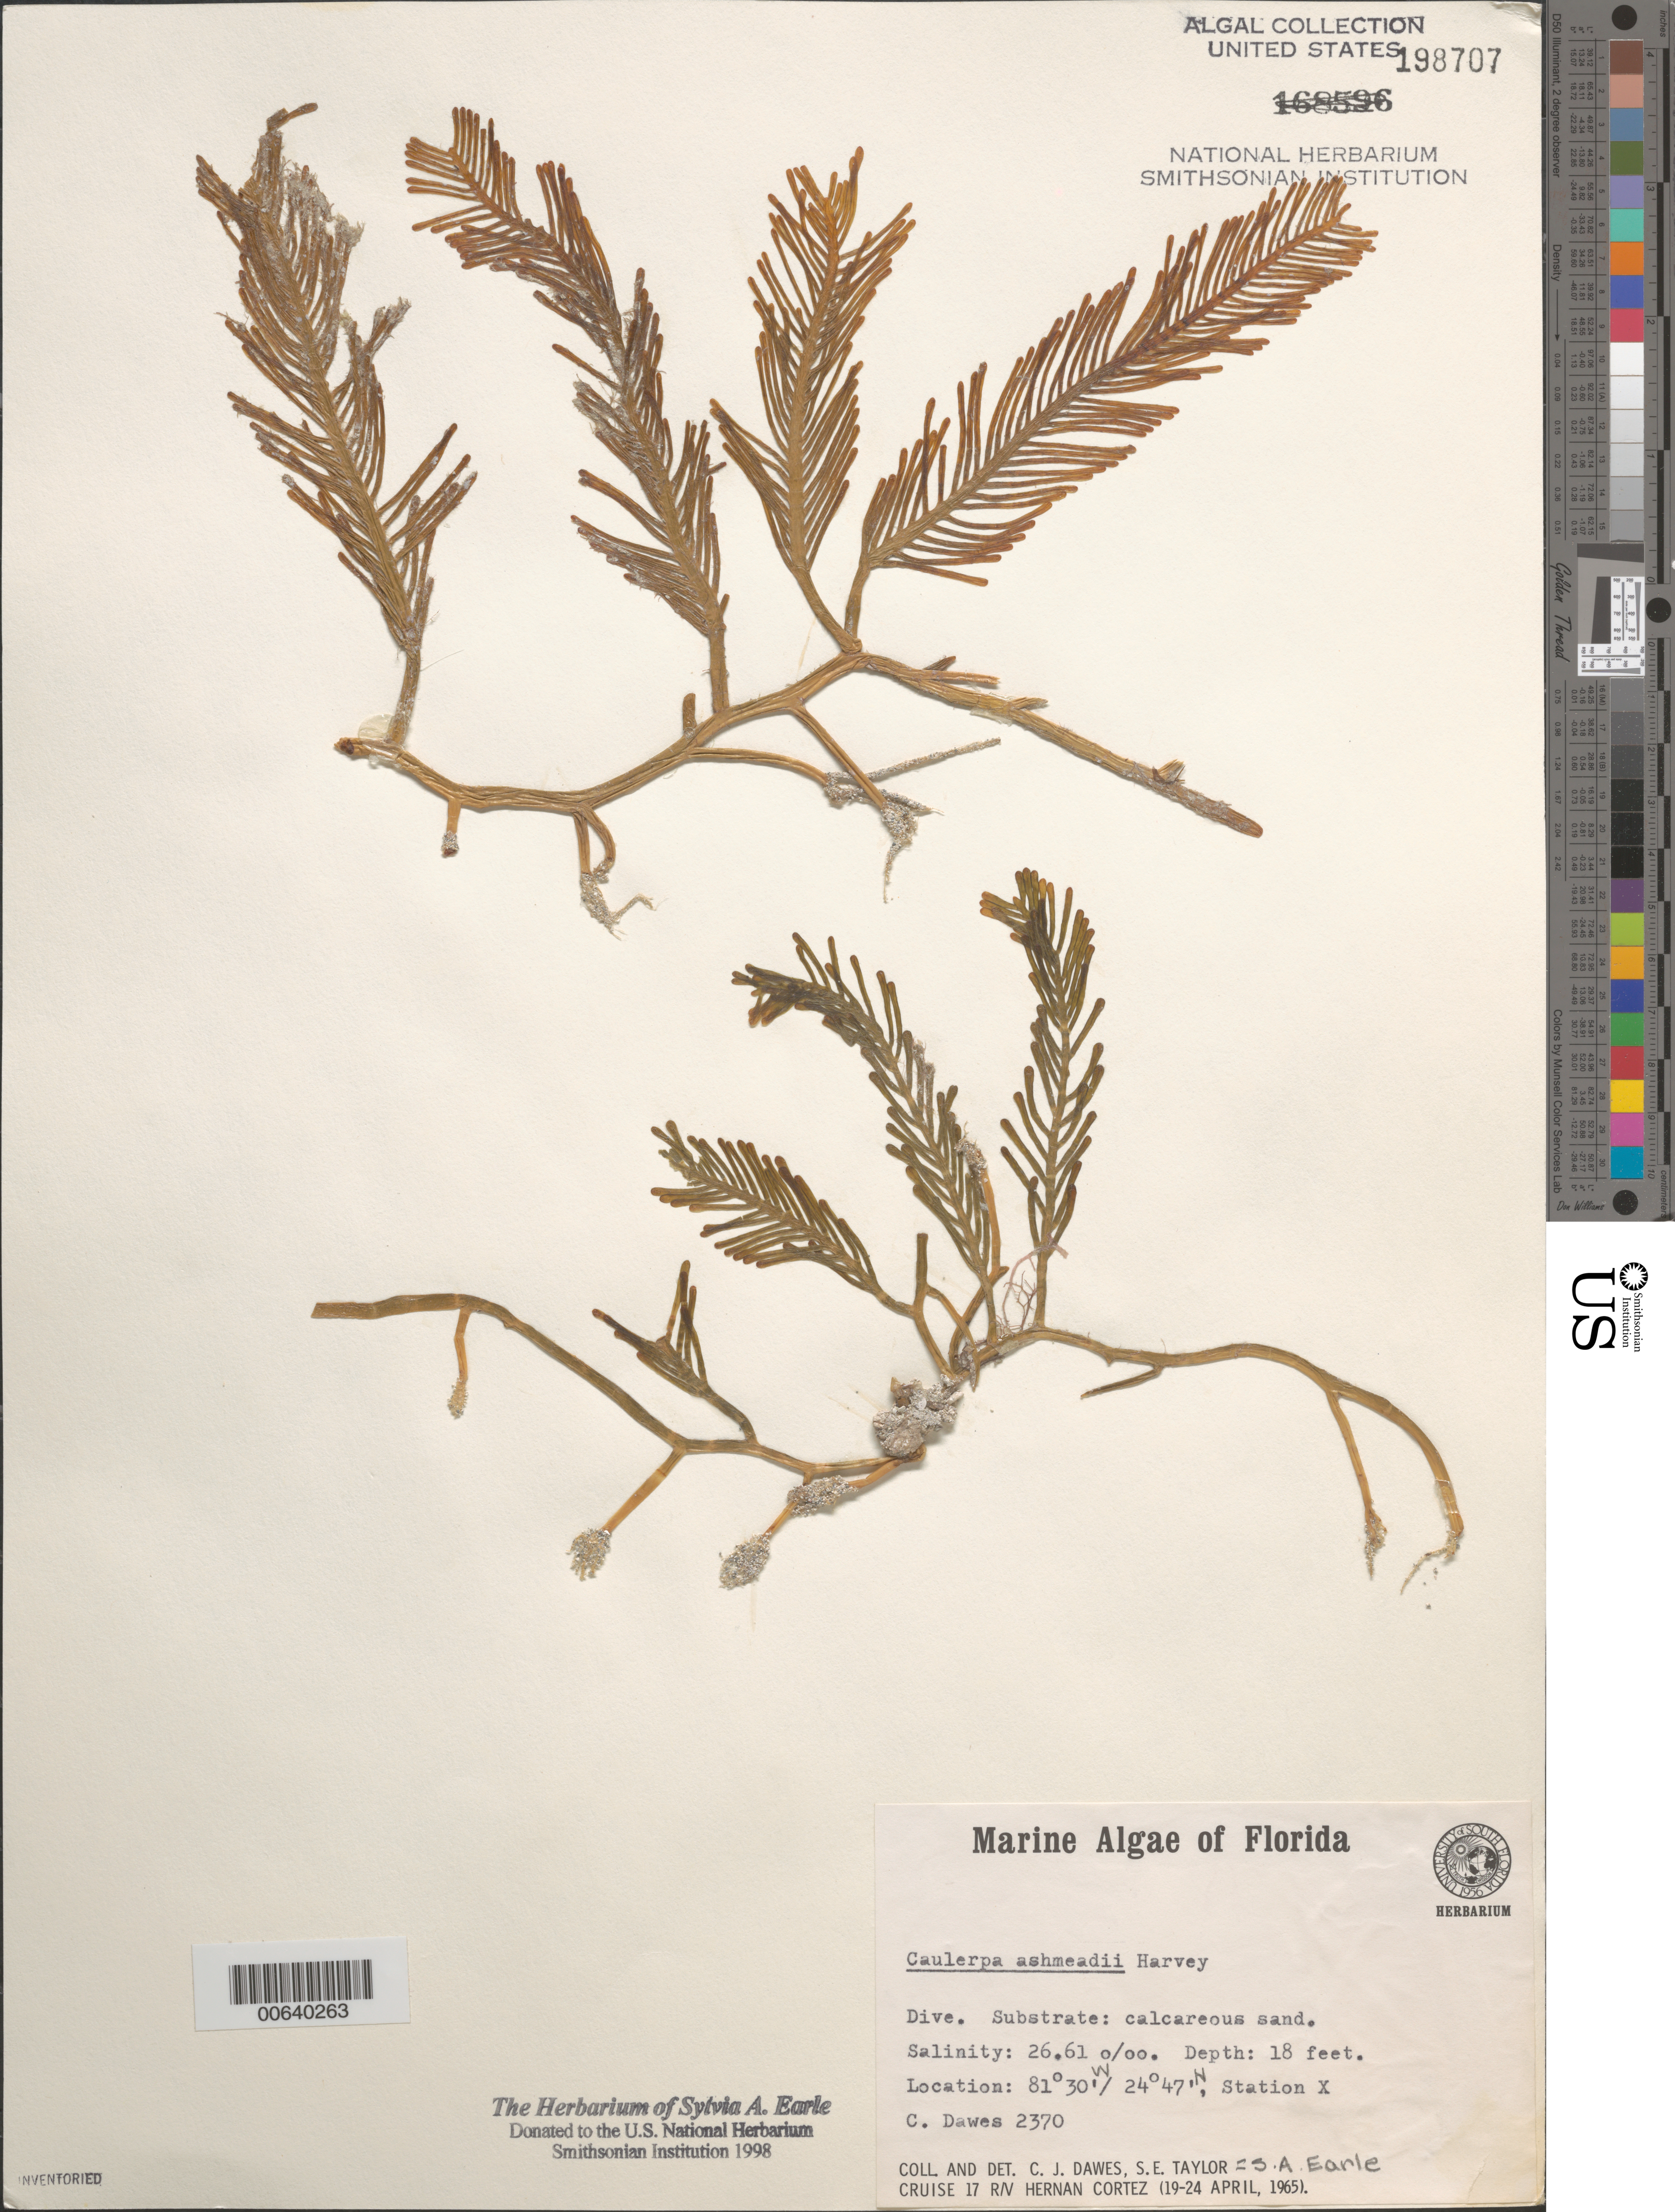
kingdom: Plantae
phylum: Chlorophyta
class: Ulvophyceae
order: Bryopsidales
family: Caulerpaceae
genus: Caulerpa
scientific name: Caulerpa ashmeadii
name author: Harv.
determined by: Dawes, C. J.; Earle, S. A.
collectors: C. Dawes & S. A. Earle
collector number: Cjd 2370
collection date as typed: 19 Apr 1965 to 24 Apr 1965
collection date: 1965-04-19/1965-04-24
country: United States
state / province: Florida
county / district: Monroe County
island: Florida Keys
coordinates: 24 47' N, 81 30' W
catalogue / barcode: US 198707